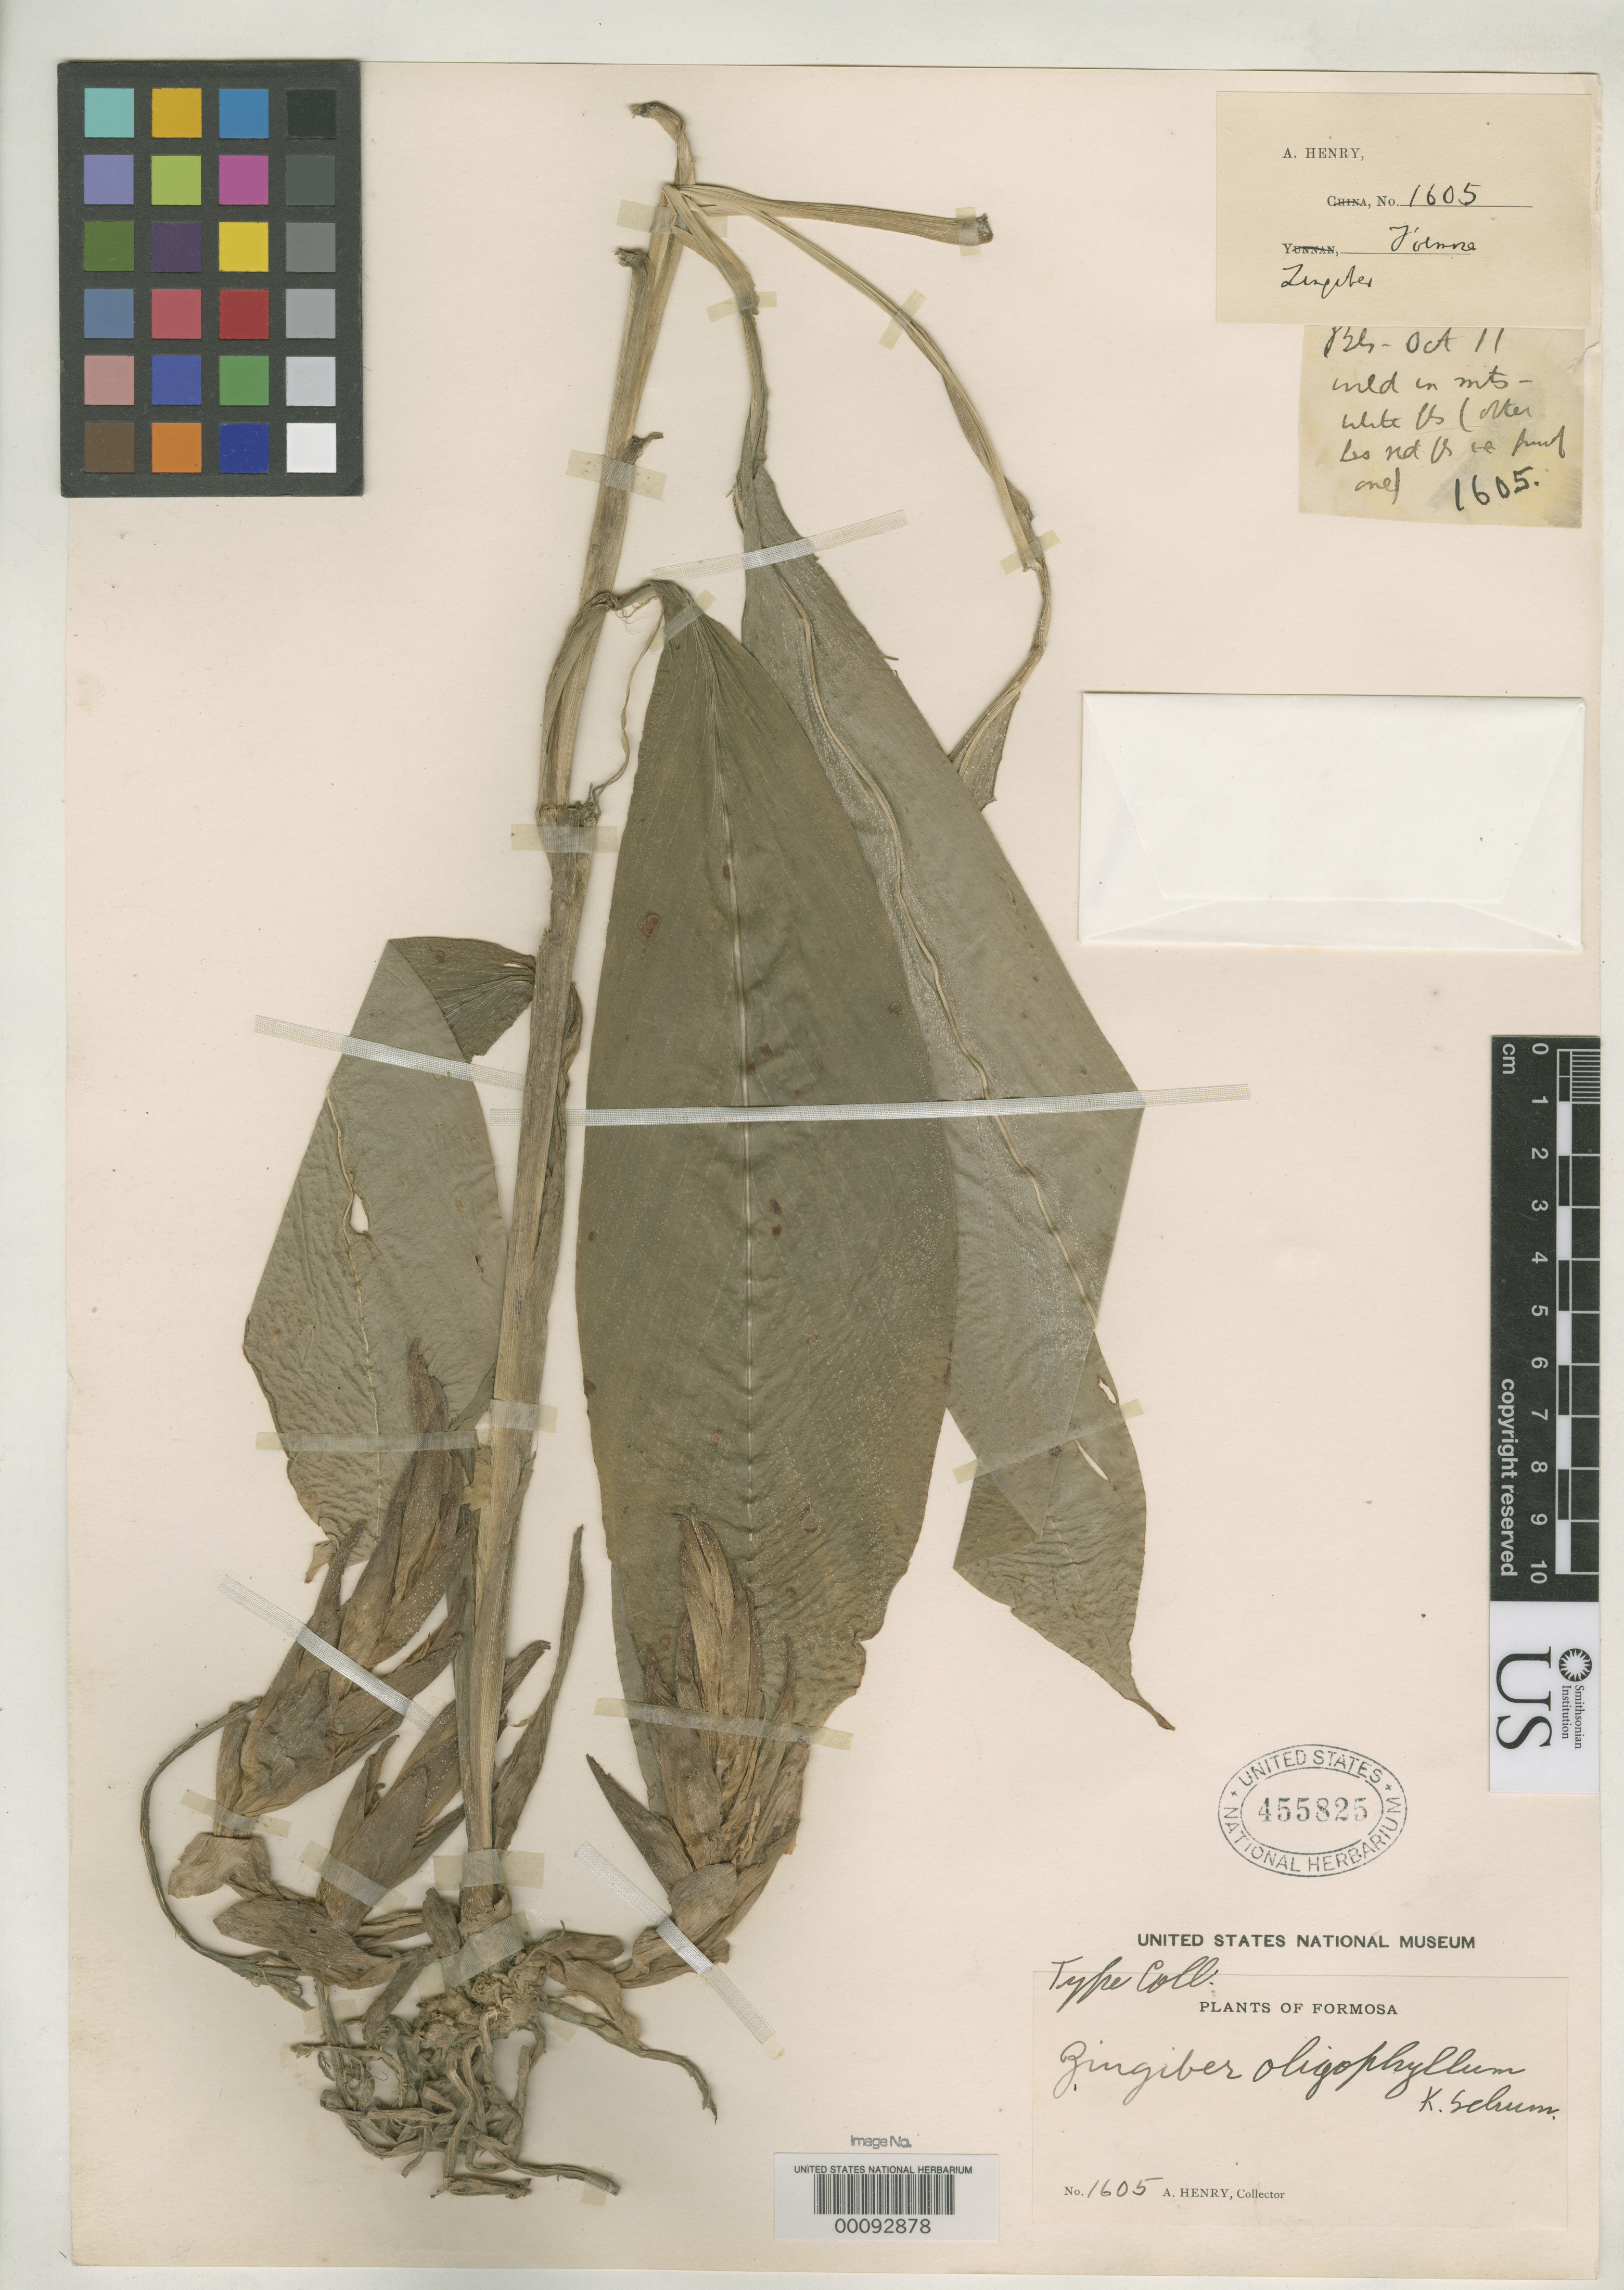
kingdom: Plantae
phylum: Tracheophyta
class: Liliopsida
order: Zingiberales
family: Zingiberaceae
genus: Zingiber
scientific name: Zingiber oligophyllum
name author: K. Schum. in Engl.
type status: Isosyntype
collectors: A. Henry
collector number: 1605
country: Taiwan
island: Taiwan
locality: "Formosa" [records without further locality or collection date]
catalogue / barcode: US 455825